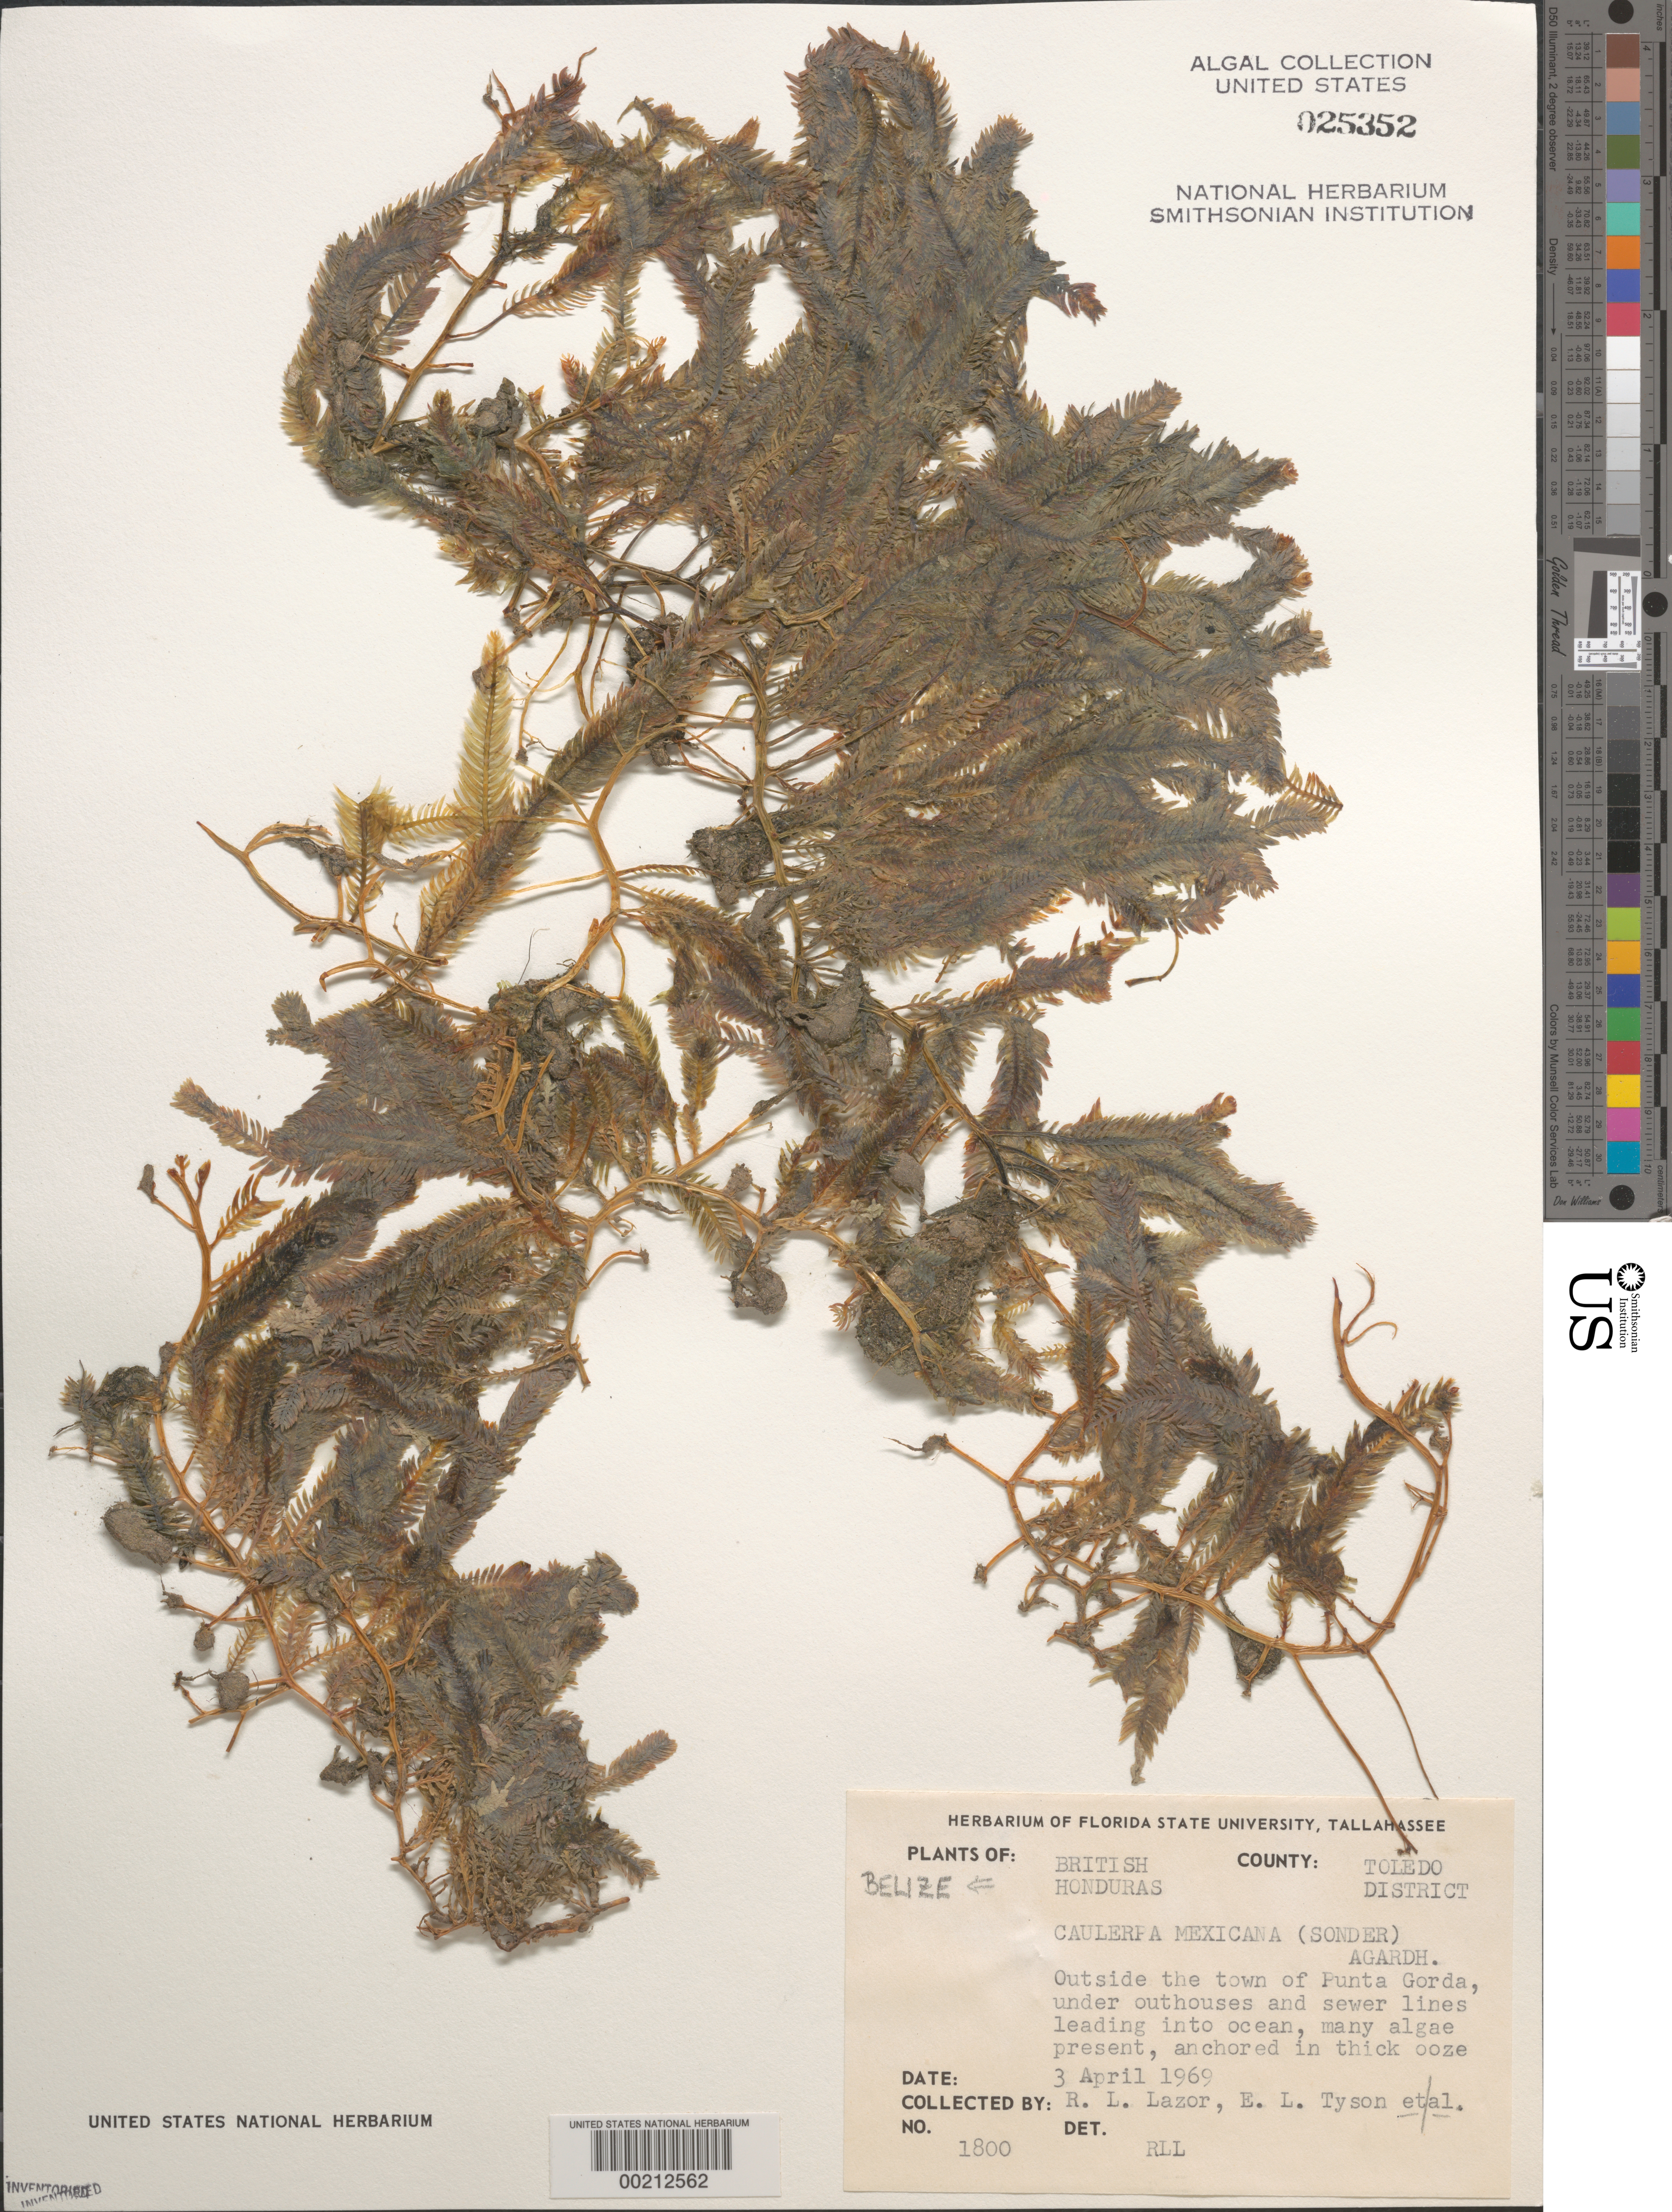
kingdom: Plantae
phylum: Chlorophyta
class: Ulvophyceae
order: Bryopsidales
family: Caulerpaceae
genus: Caulerpa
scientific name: Caulerpa mexicana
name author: Sond. ex Kütz.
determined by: Lazor, R. L.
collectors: R. L. Lazor & E. L. Tyson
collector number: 1800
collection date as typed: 03 Apr 1969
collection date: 1969-04-03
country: Belize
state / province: Toledo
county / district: Toledo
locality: Near Punta Gorda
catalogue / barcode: US 25352